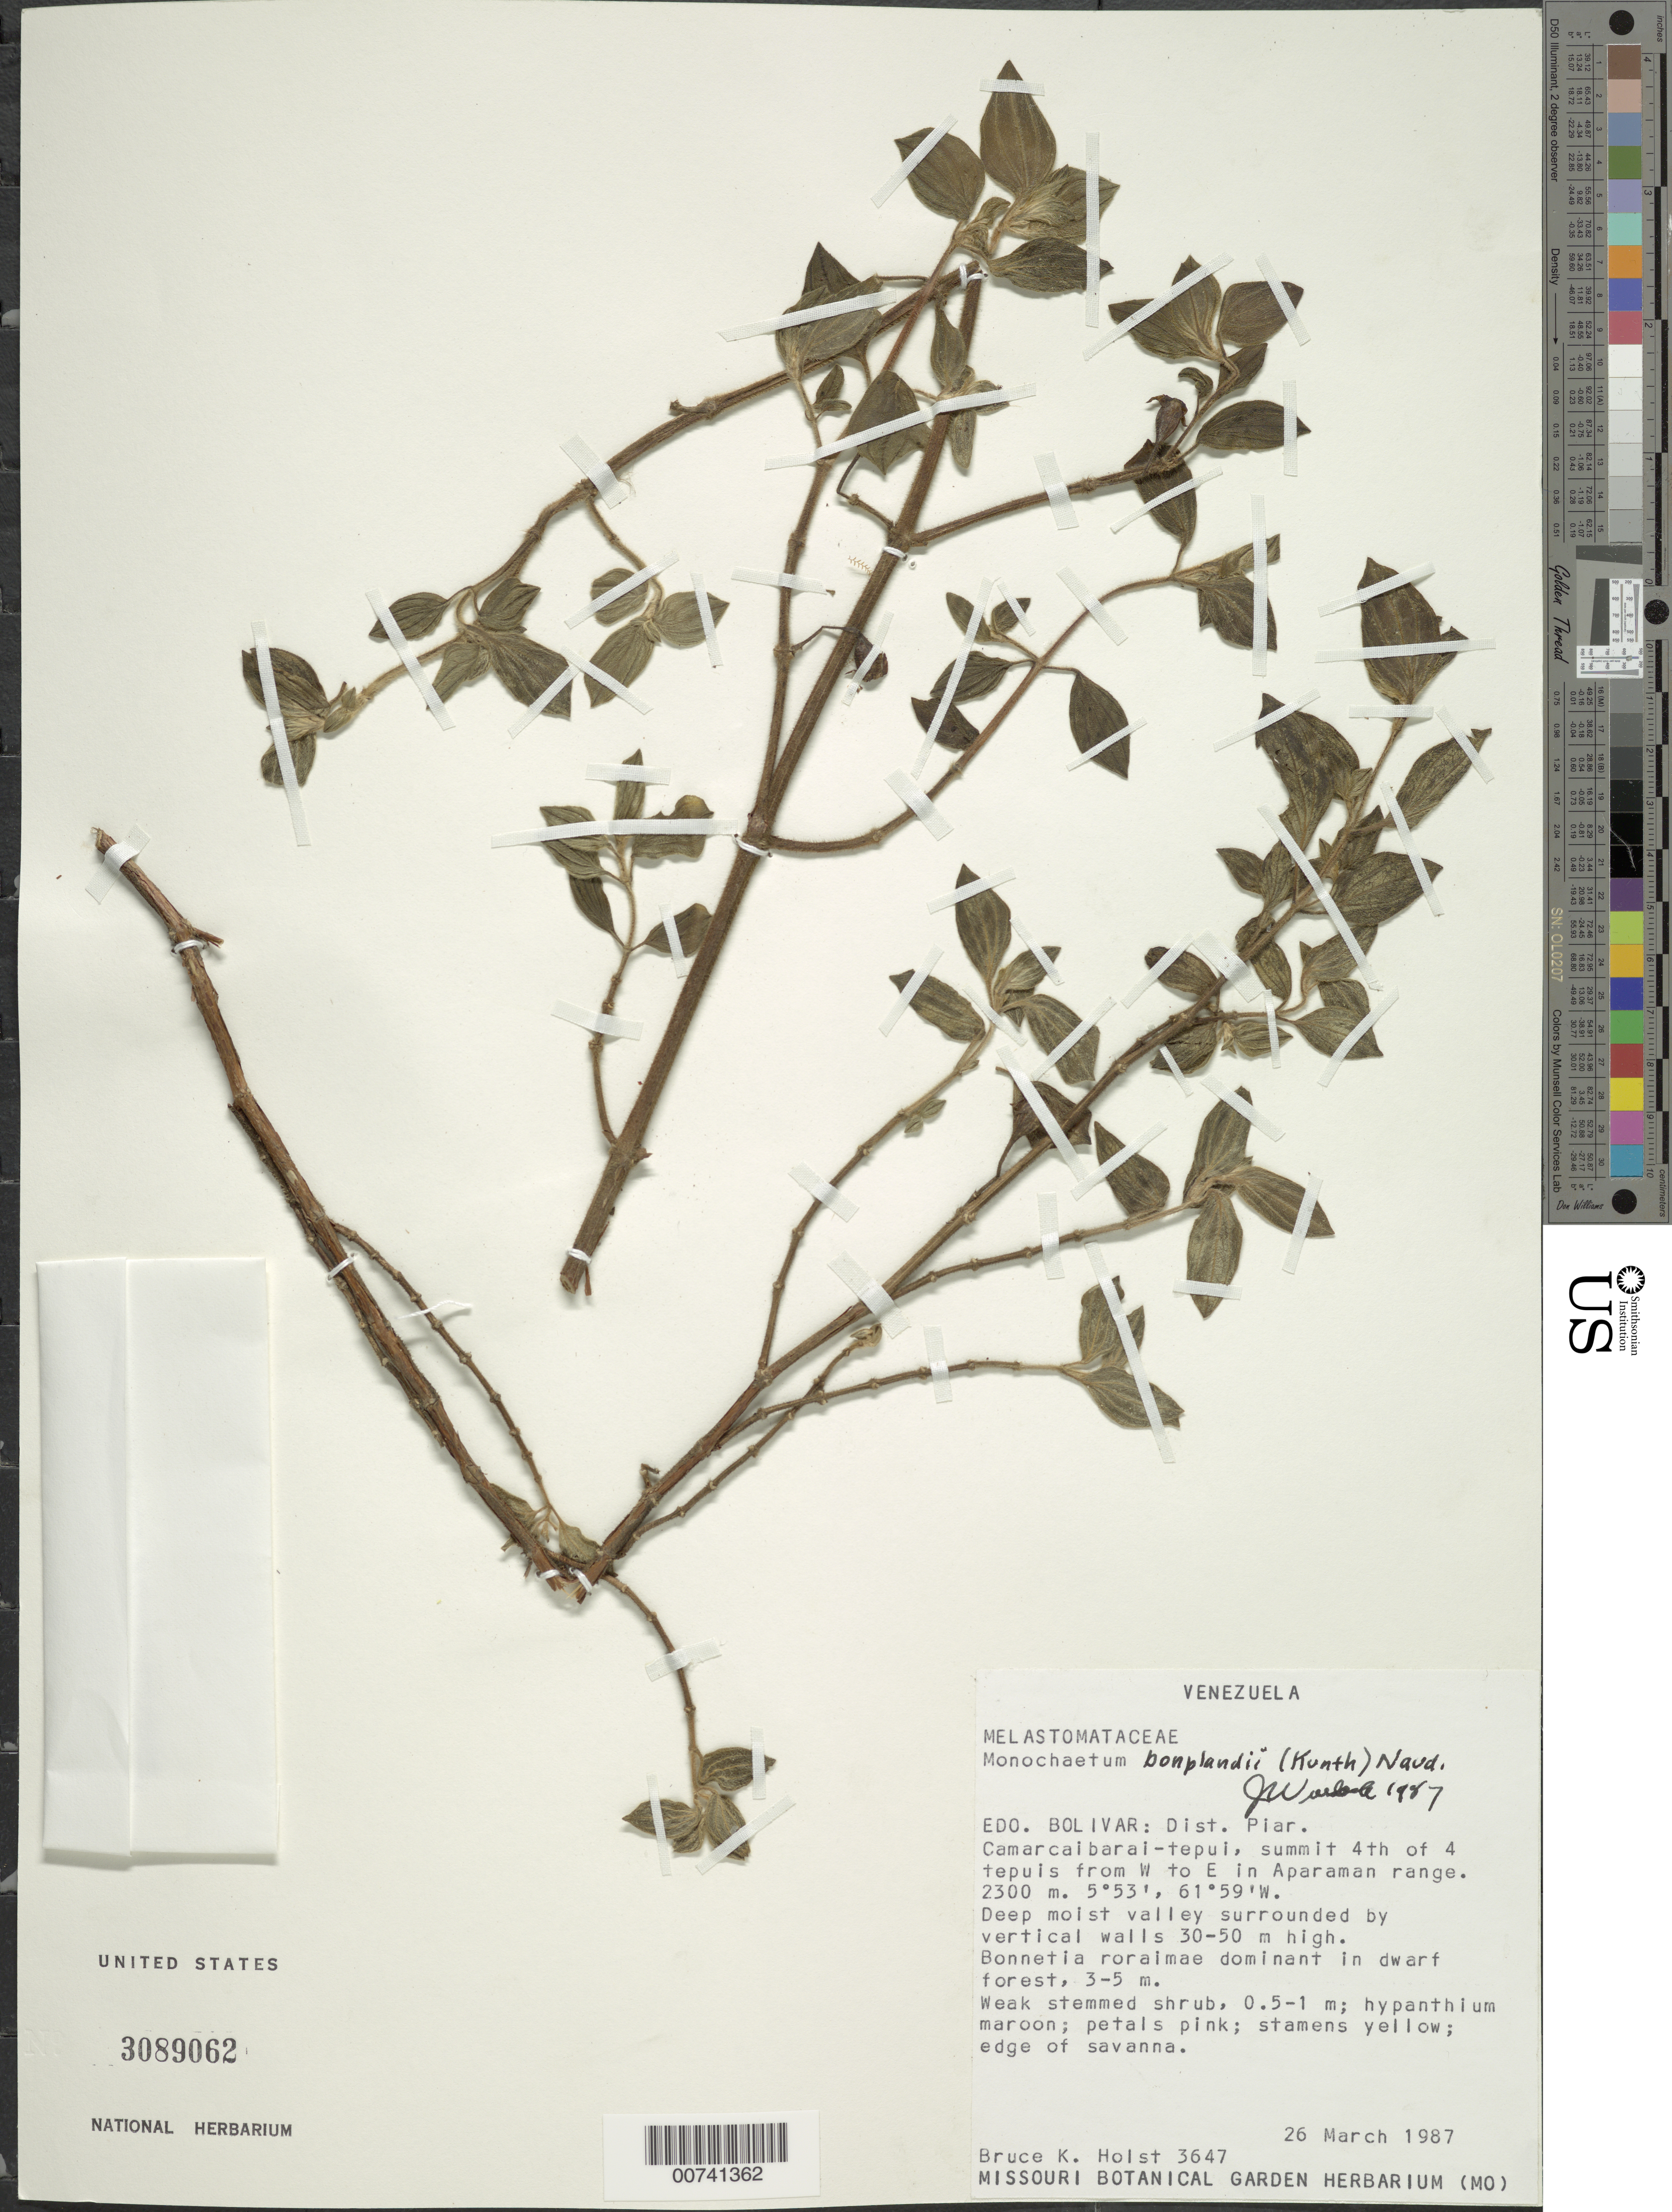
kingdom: Plantae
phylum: Tracheophyta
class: Magnoliopsida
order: Myrtales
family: Melastomataceae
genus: Monochaetum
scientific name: Monochaetum bonplandii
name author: (Kunth) Naudin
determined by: Wurdack, John J., (US), US (UNITED STATES)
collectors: B. Holst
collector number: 3647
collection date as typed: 26-Mar-87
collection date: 1987-03-26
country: Venezuela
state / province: Bolívar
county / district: Piar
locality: Camarcaibarai-tepuí, summit 4th of 4 tepuís from W to E in Aparaman range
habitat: Deep moist valley surrounded by vertical walls 30-50 m high; bonnetia roraimae dominant in dwarf forest, 3-5m; edge of savanna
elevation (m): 2300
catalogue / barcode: US 3089062